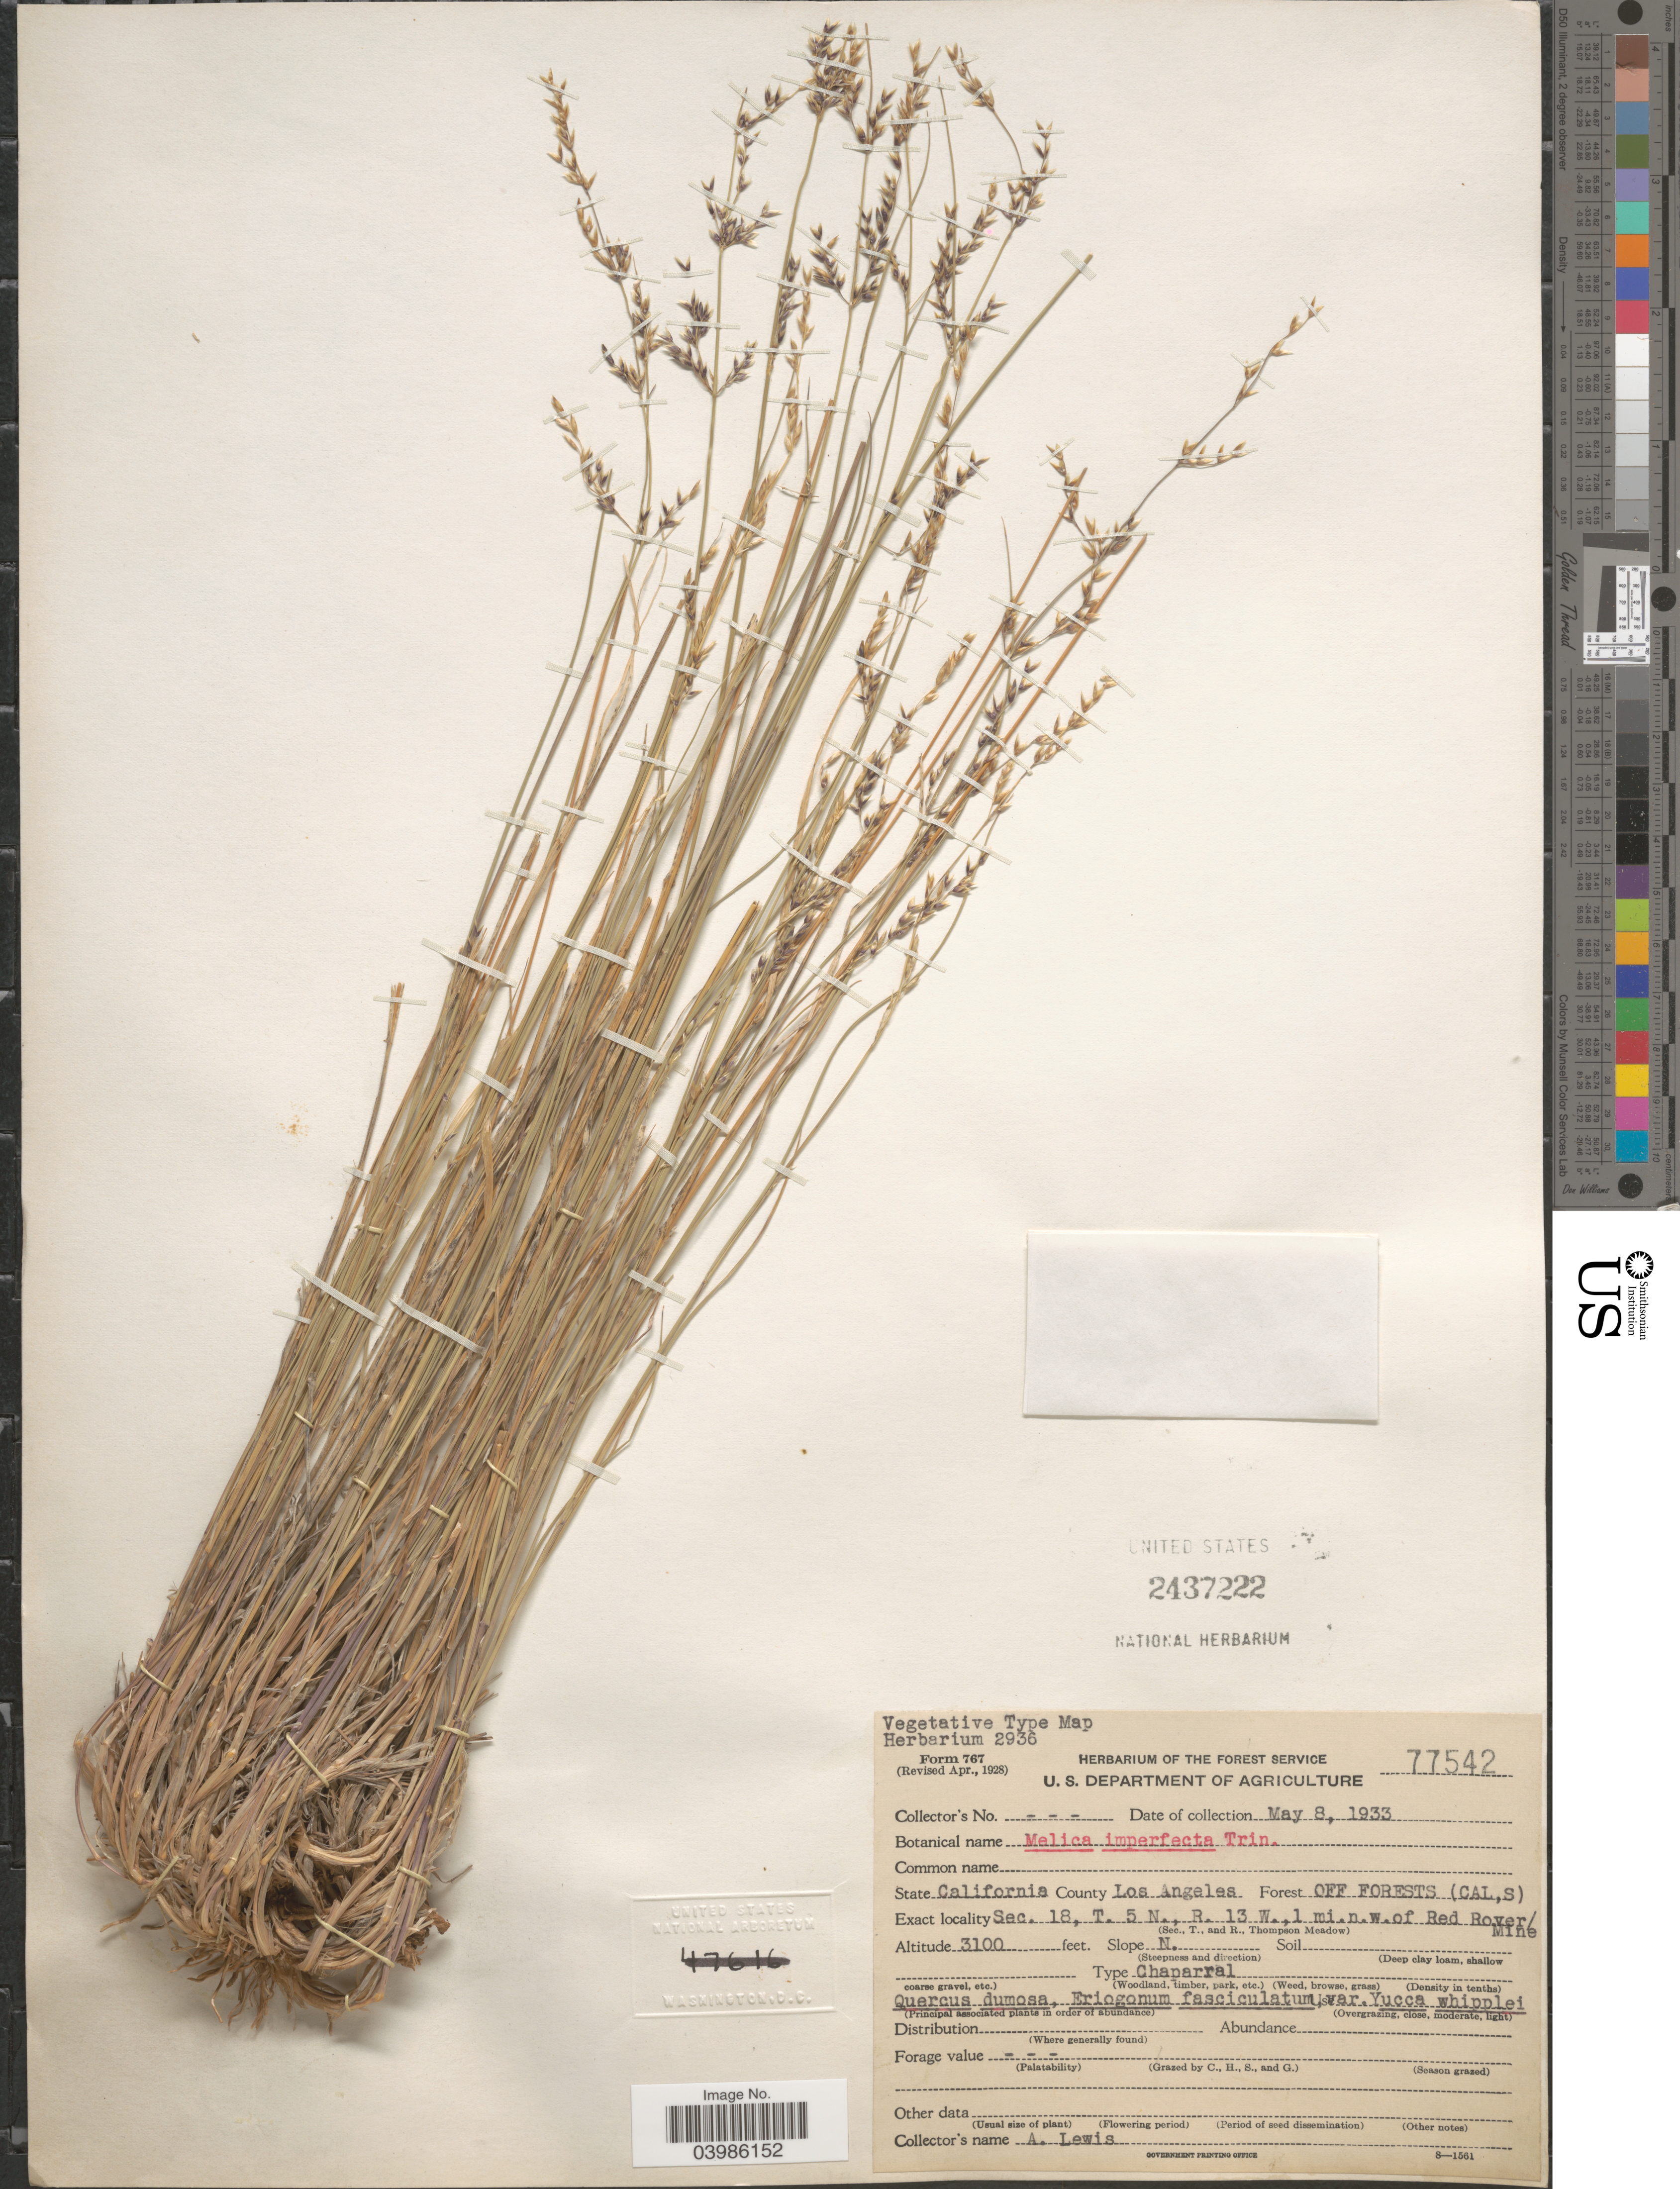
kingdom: Plantae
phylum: Tracheophyta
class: Liliopsida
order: Poales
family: Poaceae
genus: Melica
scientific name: Melica imperfecta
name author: Trin.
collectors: A. Lewis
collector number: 77542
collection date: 1933-05-08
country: United States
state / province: California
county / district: Los Angeles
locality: County Los Angeles. Forest Off Forests (Cal,S). Sec. 18, T. 5 N., R. 13 W., 1 mi. n.w.of Red Rover/Mine. Slope N.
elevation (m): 945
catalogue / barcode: US 2437222